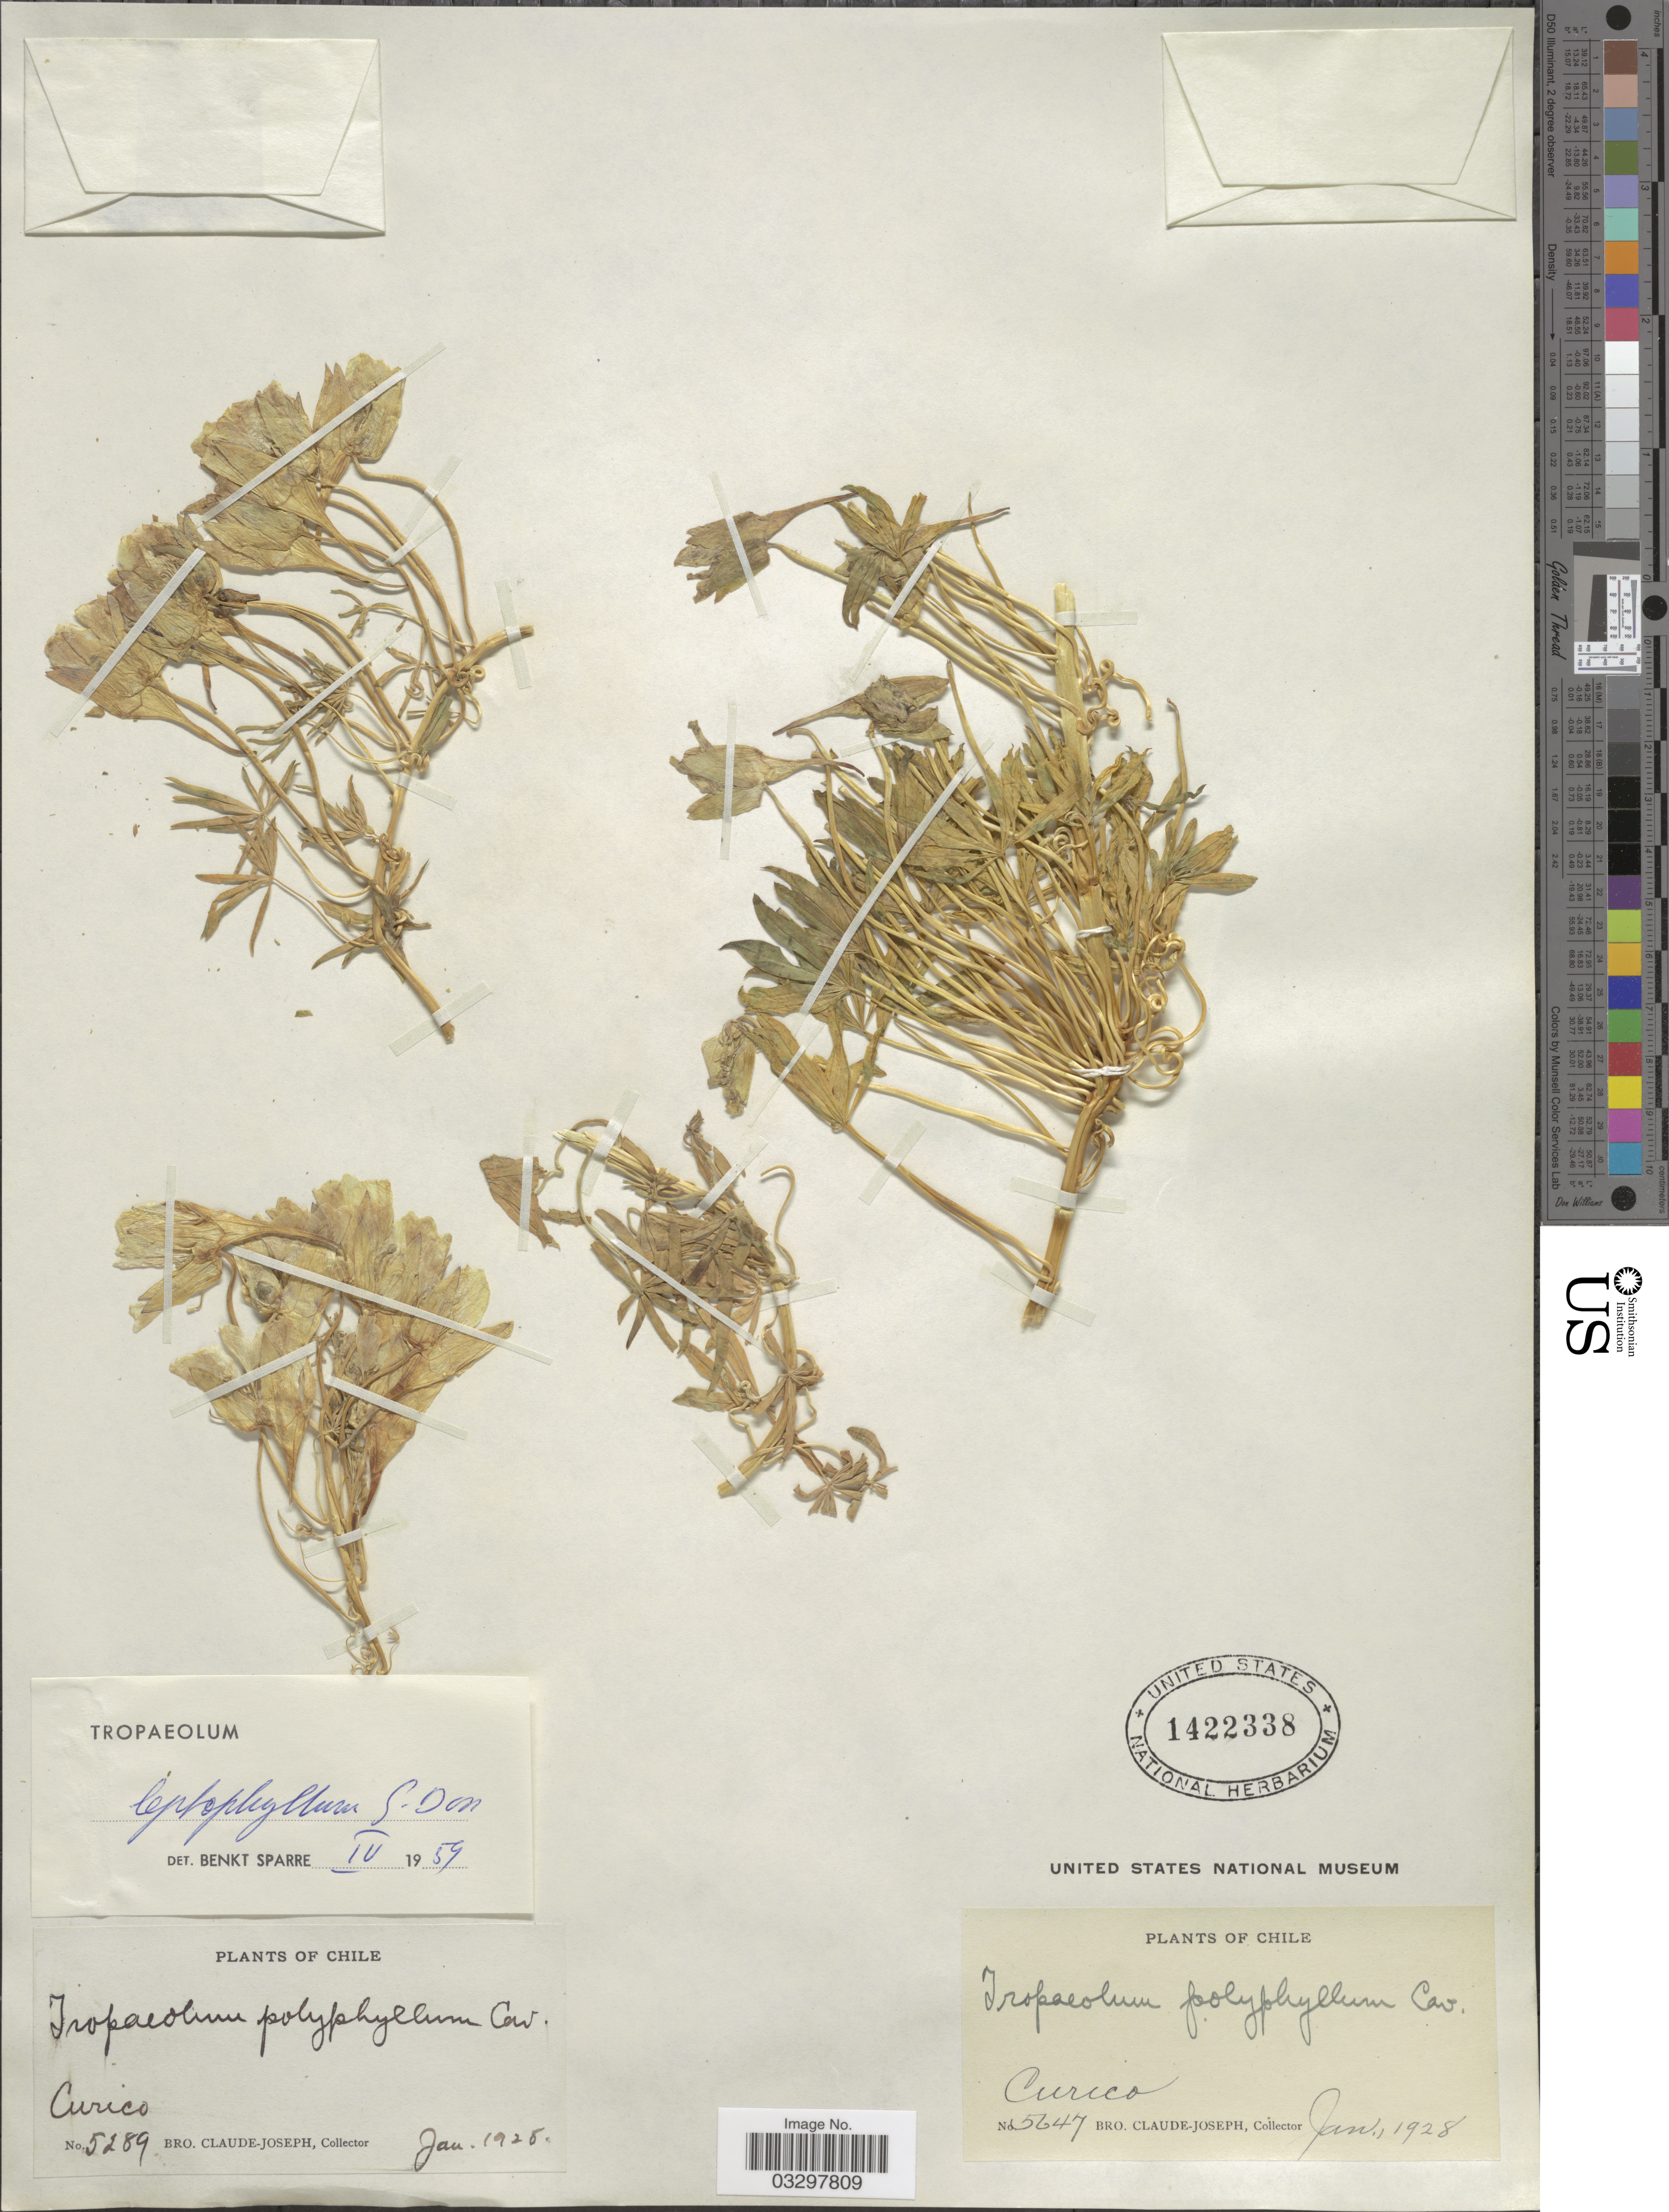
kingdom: Plantae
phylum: Tracheophyta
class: Magnoliopsida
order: Brassicales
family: Tropaeolaceae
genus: Tropaeolum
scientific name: Tropaeolum leptophyllum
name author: G. Don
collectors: Bro. Claude-Joseph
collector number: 5289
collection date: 1928-01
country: Chile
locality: Curico.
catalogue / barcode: US 1422338